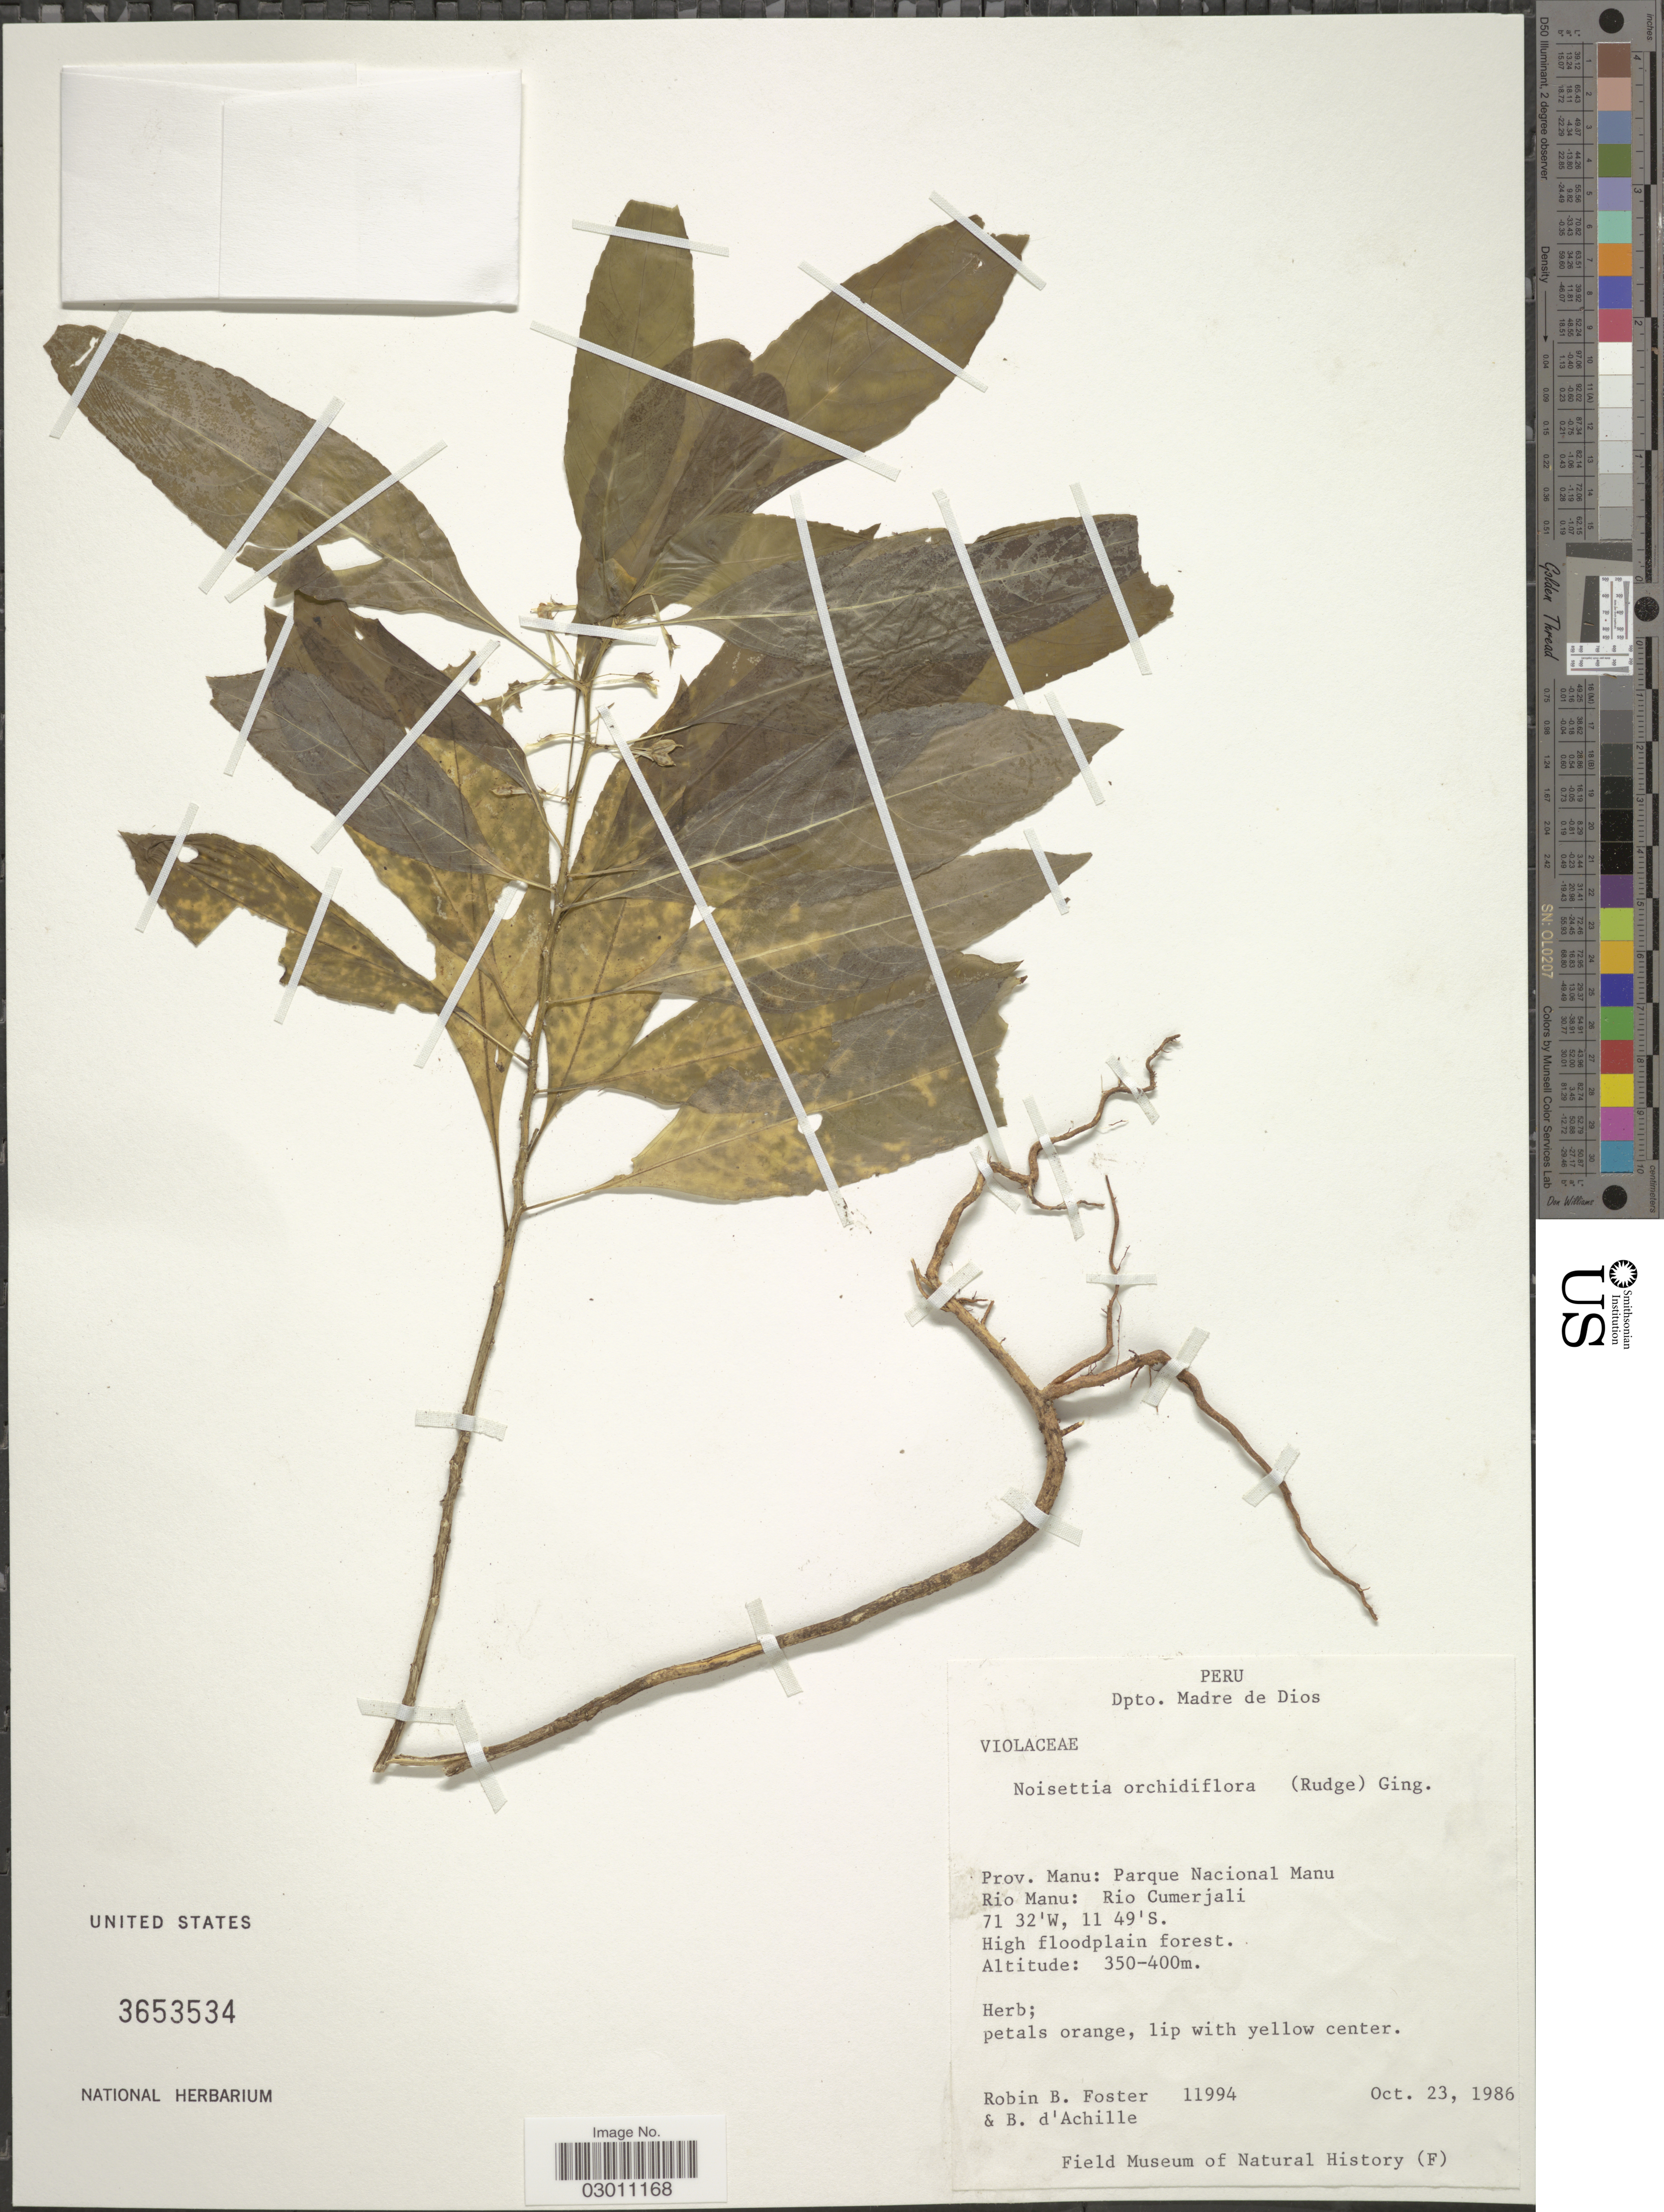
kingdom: Plantae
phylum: Tracheophyta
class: Magnoliopsida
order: Malpighiales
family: Violaceae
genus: Noisettia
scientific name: Noisettia orchidiflora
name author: (Rudge) Ging.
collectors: R. B. Foster & B. d'Achille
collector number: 11994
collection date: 1986-10-23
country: Peru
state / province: Madre de Dios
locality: Dpto. Madre de Dios. Prov. Manu: Parque Nacional Manu. Rio Manu: Rio Cumerjali.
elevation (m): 350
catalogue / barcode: US 3653534